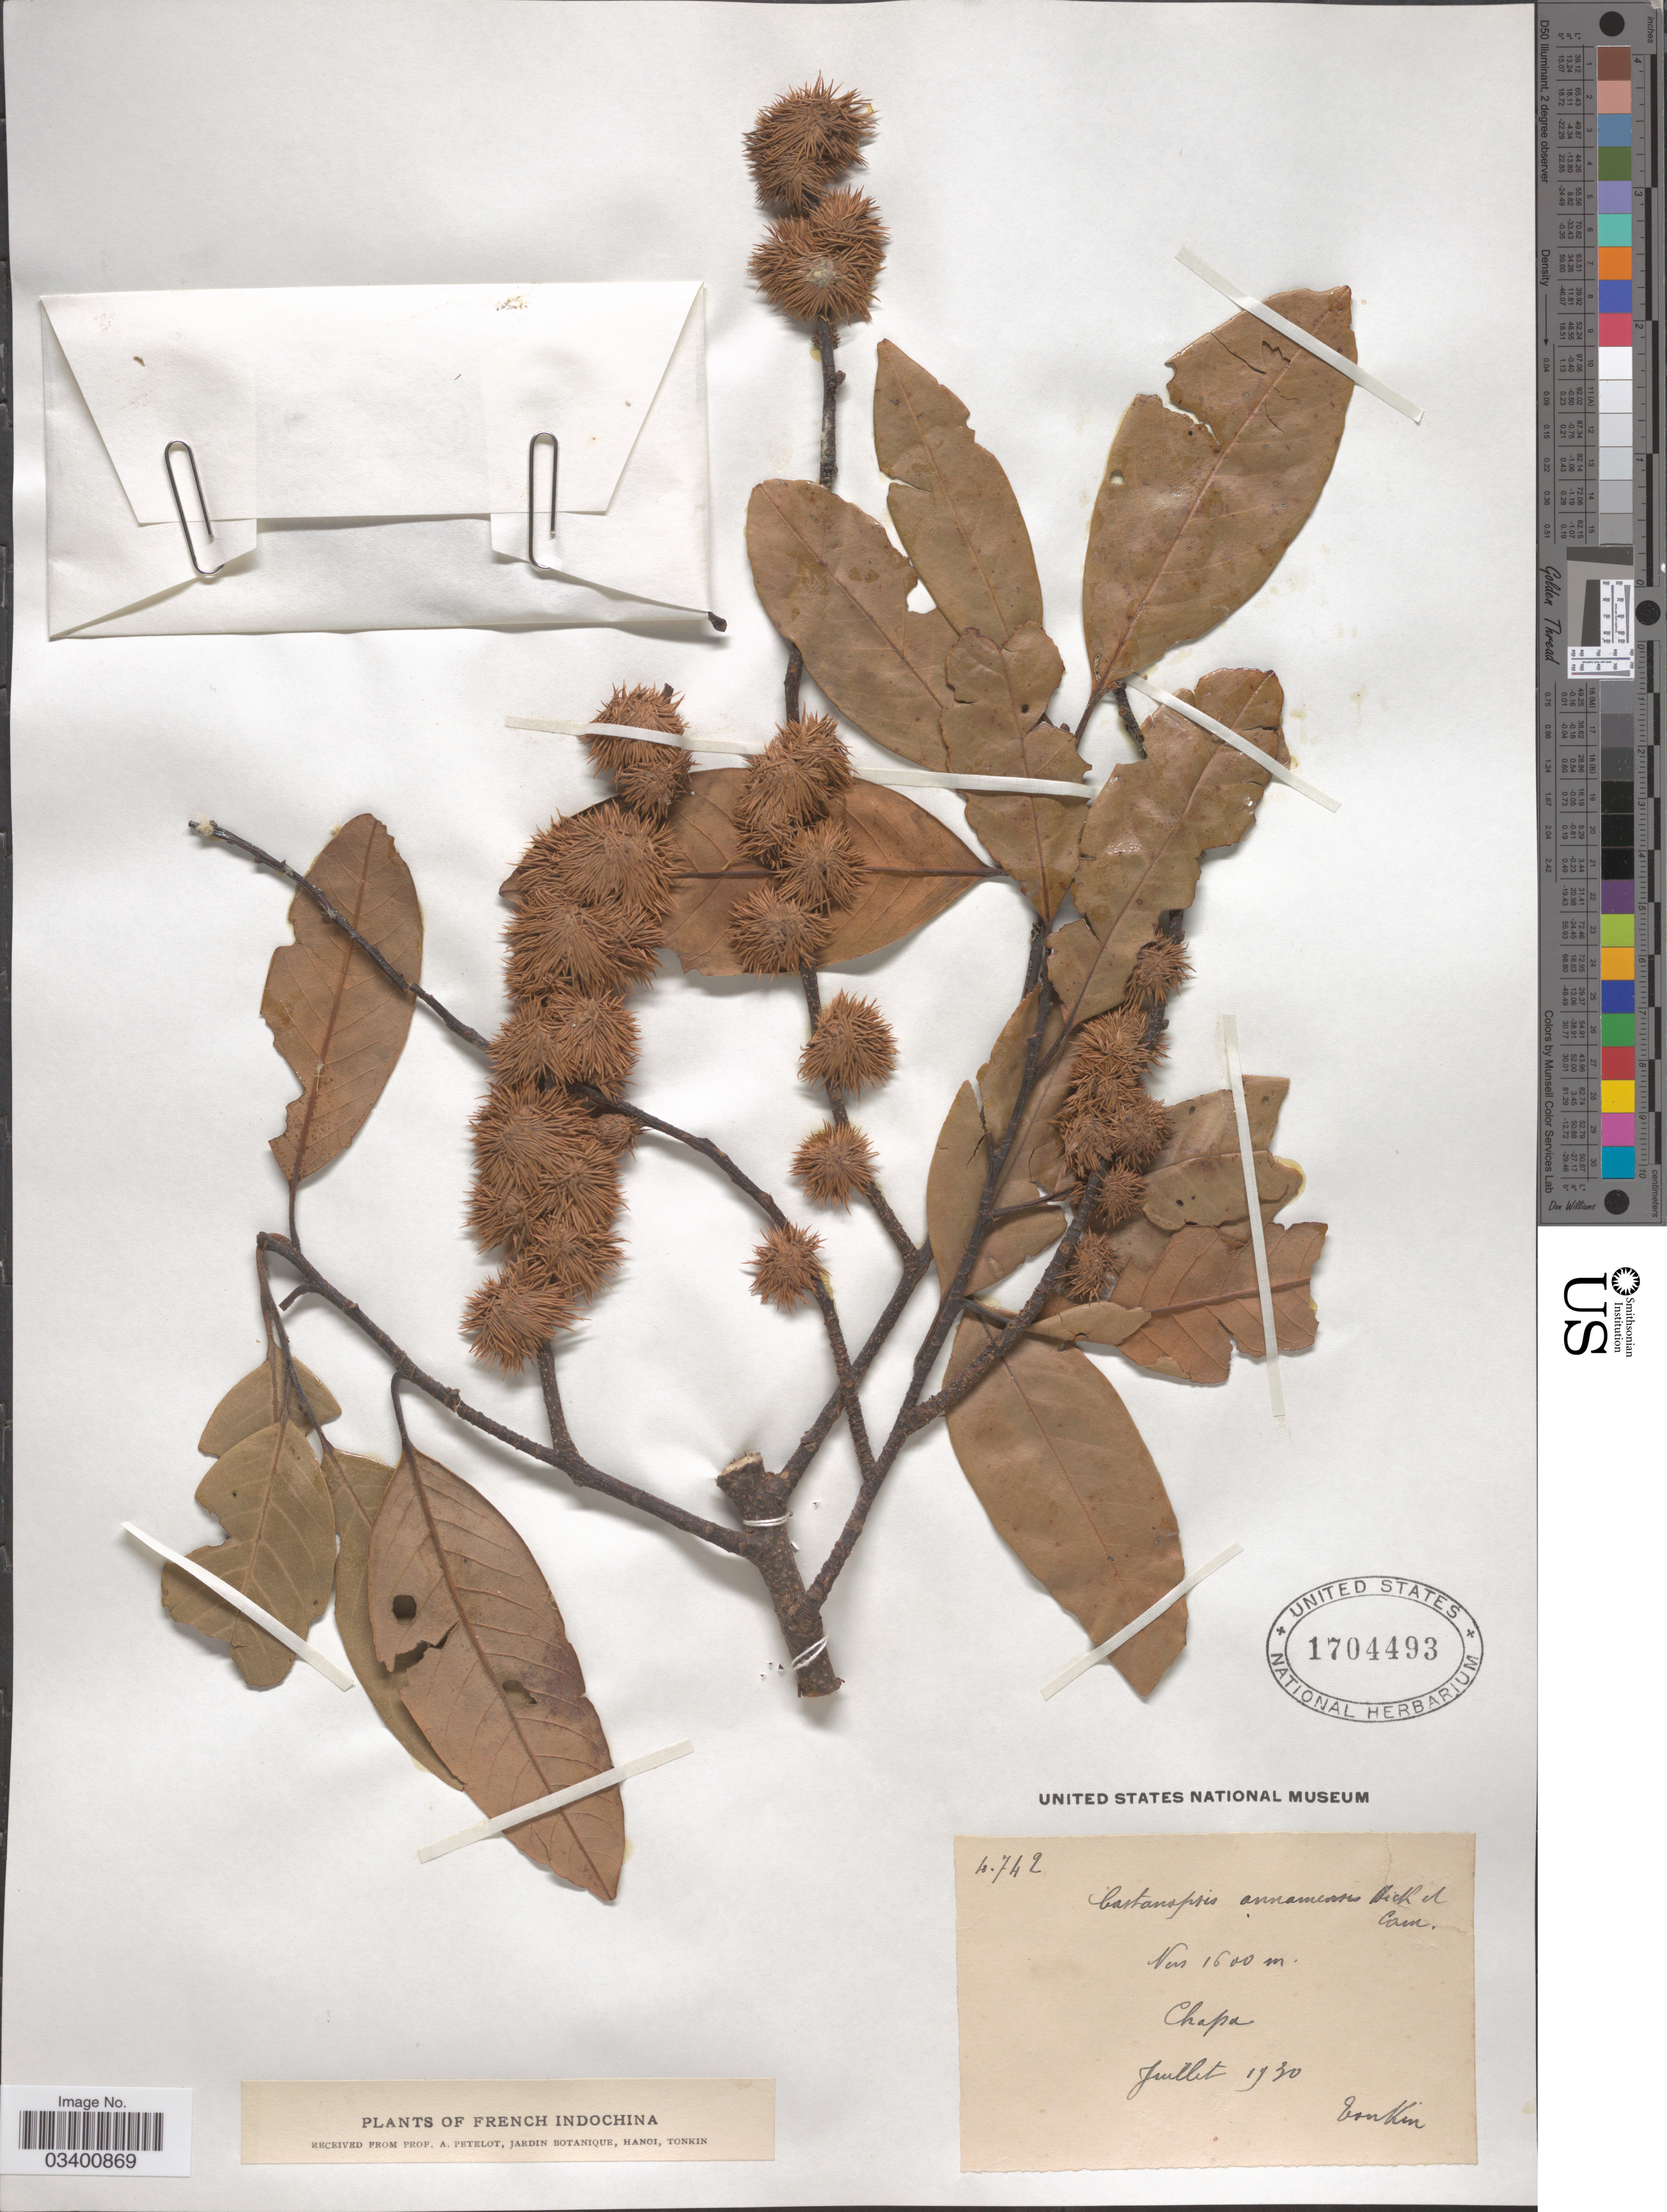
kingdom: Plantae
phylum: Tracheophyta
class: Magnoliopsida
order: Fagales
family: Fagaceae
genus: Castanopsis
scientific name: Castanopsis annamensis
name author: Hickel & A. Camus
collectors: P. A. Pételot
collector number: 4742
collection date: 1930-07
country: Vietnam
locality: French Indochina. Chapa.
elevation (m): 1600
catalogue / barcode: US 1704493